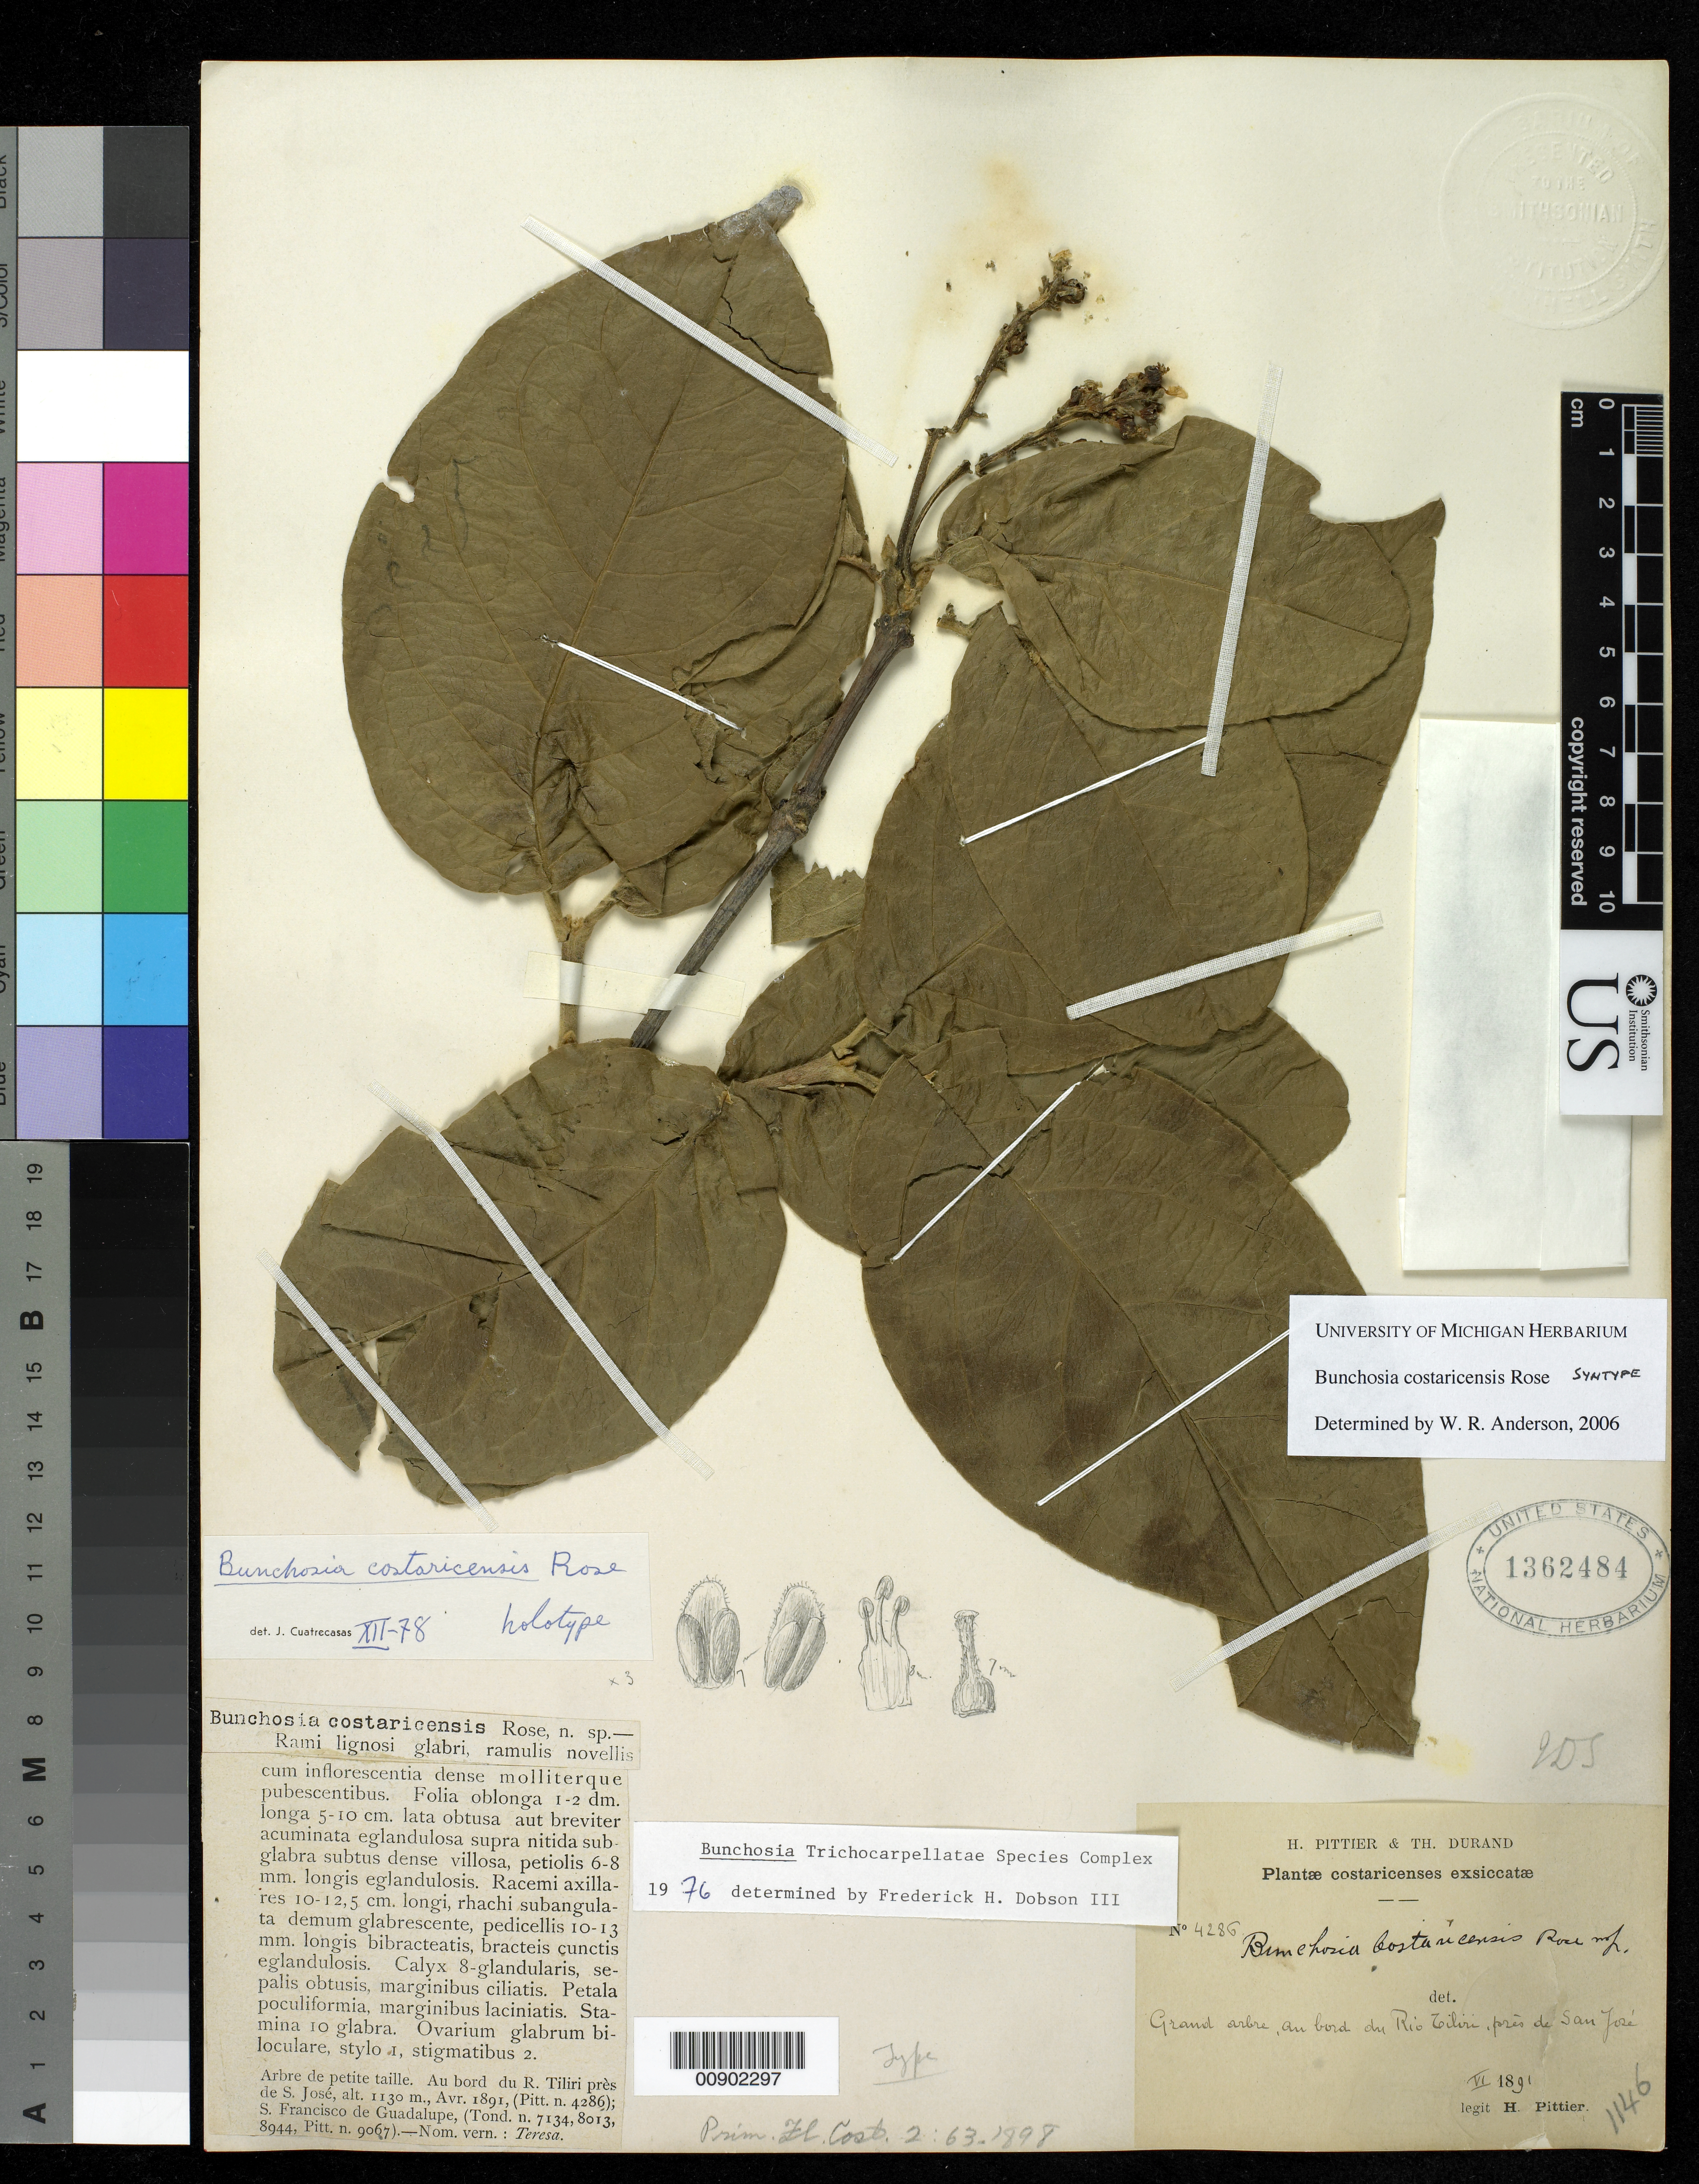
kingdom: Plantae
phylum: Tracheophyta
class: Magnoliopsida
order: Malpighiales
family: Malpighiaceae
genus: Bunchosia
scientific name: Bunchosia costaricensis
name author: Rose ex Donn. Sm. in Pittier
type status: Syntype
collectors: H. F. Pittier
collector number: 4286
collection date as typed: VI 1891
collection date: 1891-06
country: Costa Rica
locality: Au bord du Rio Tiliri, près de San José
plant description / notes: Date on label is "VI 1891" [June 1891], protologue cites this collection as April 1891. Transcription or citation error? Specimen annotated as "holotype" by Cuatrecasas (1978) but no lectotypification cited or found.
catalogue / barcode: US 1362484